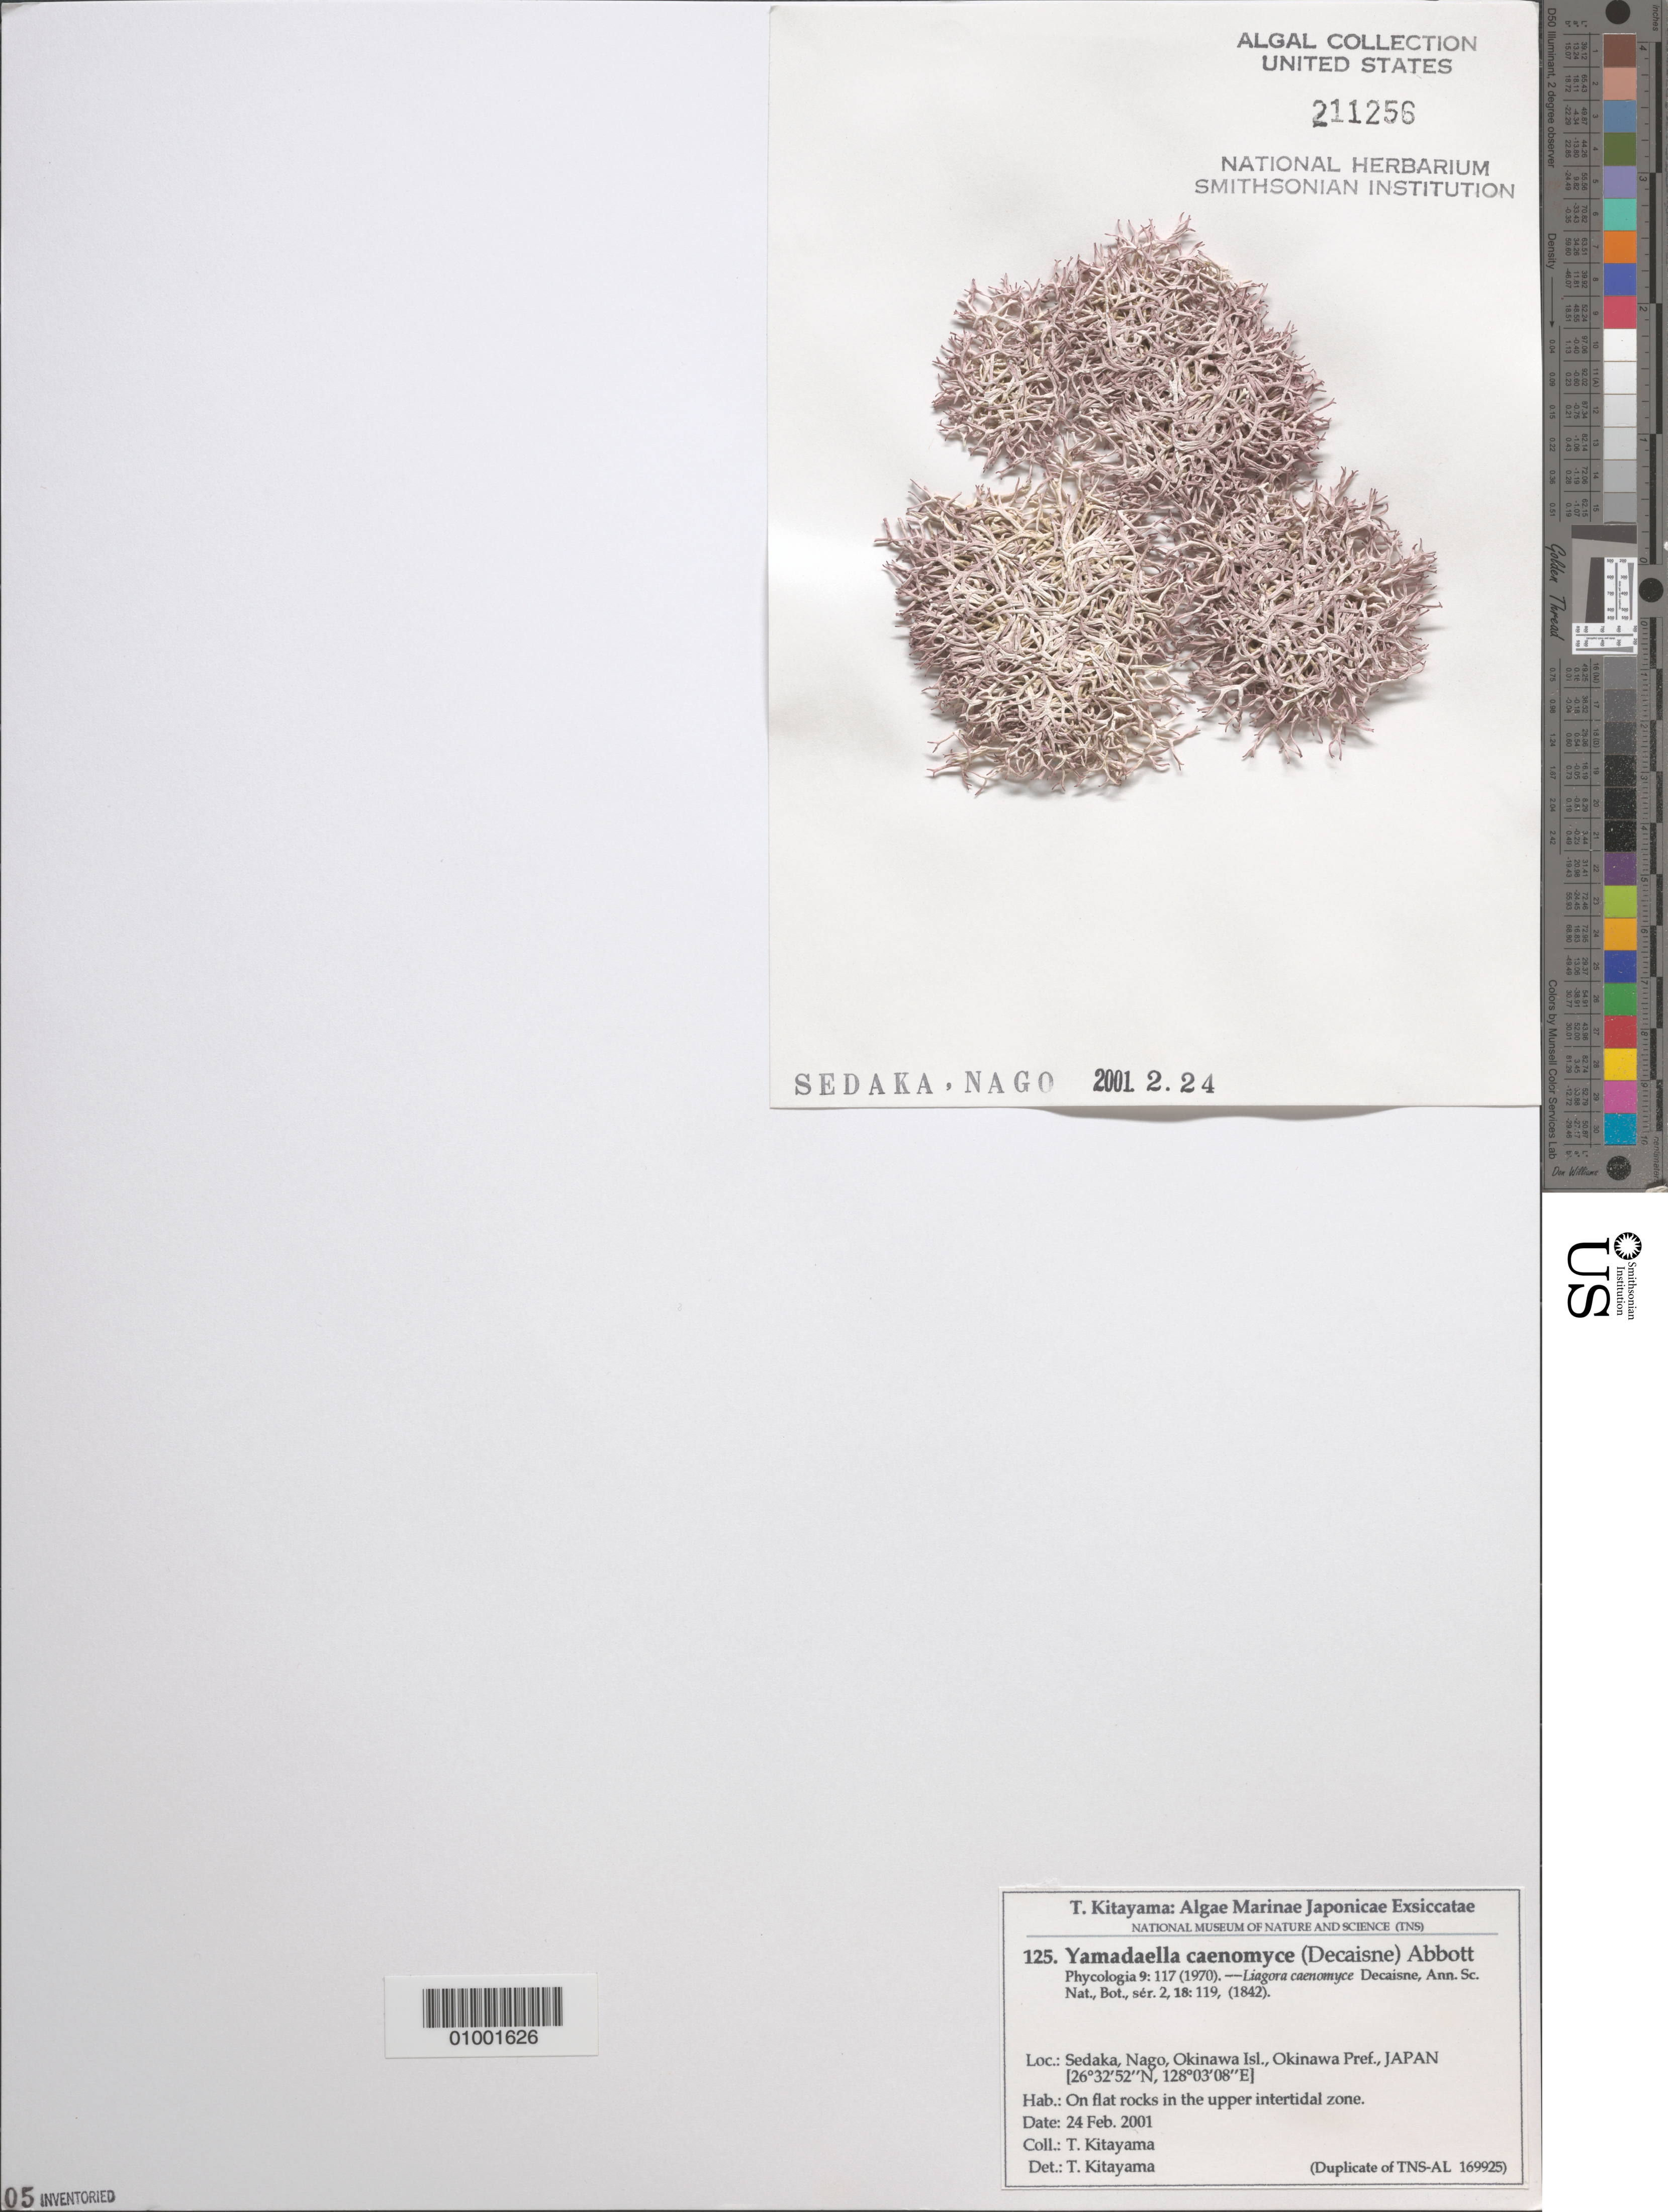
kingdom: Plantae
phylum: Rhodophyta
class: Florideophyceae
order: Nemaliales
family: Liagoraceae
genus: Yamadaella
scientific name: Yamadaella caenomyce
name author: (Decne.) I.A. Abbott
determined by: Kitayama, T.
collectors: T. Kitayama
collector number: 125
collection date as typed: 24 Feb 2001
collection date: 2001-02-24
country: Japan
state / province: Okinawa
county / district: Ryukyu Shoto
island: Okinawa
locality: Sedaka, Nago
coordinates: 26 32' 52" N, 128 03'08" E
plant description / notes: Kitayama, T., Algae Marinae Japonicae Exsiccatae, Fasc. V (Nos. 101-125)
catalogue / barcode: US 211256